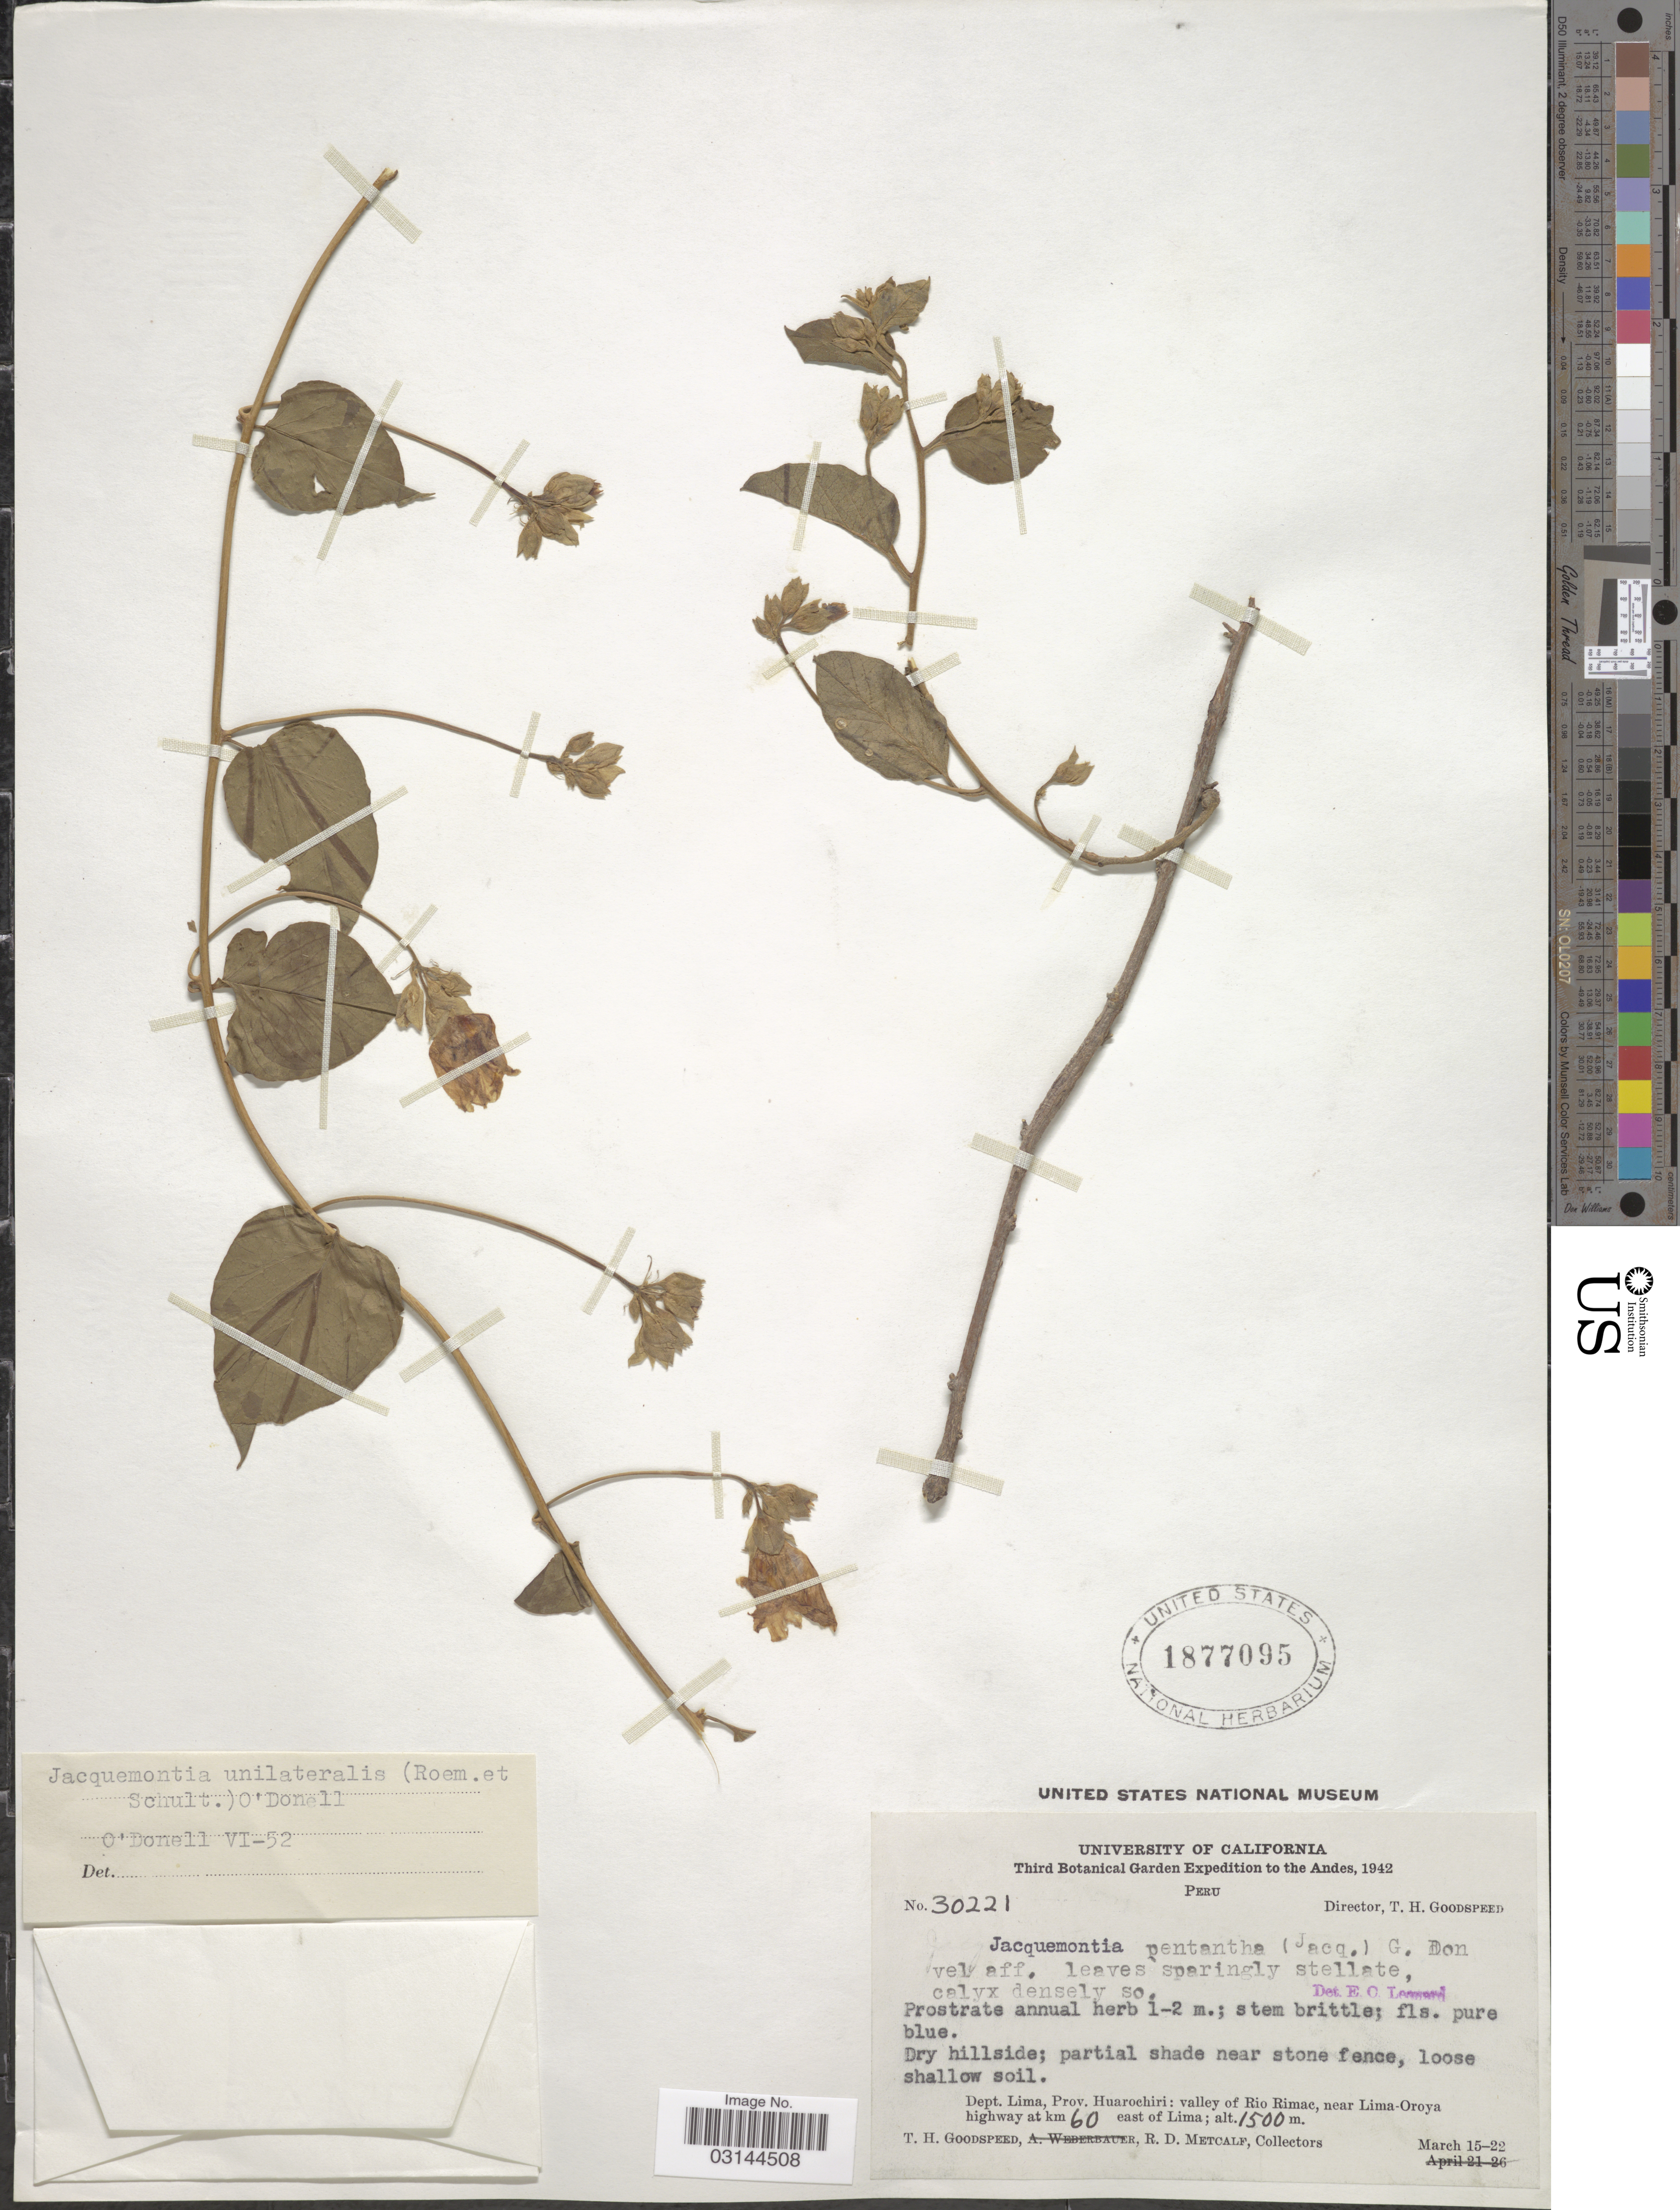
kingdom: Plantae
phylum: Tracheophyta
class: Magnoliopsida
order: Solanales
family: Convolvulaceae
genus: Jacquemontia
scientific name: Jacquemontia unilateralis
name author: (Roem. & Schult.) O'Donell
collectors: T. Goodspeed & R. D. Metcalf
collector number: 30221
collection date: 1942-03-15/1942-03-22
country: Peru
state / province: Lima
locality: Andes. Dept. Lima, Prov. Huarochiri: valley of Rio Rimac, near Lima-Oroya highway at km 60 east of Lima.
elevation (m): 1500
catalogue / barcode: US 1877095